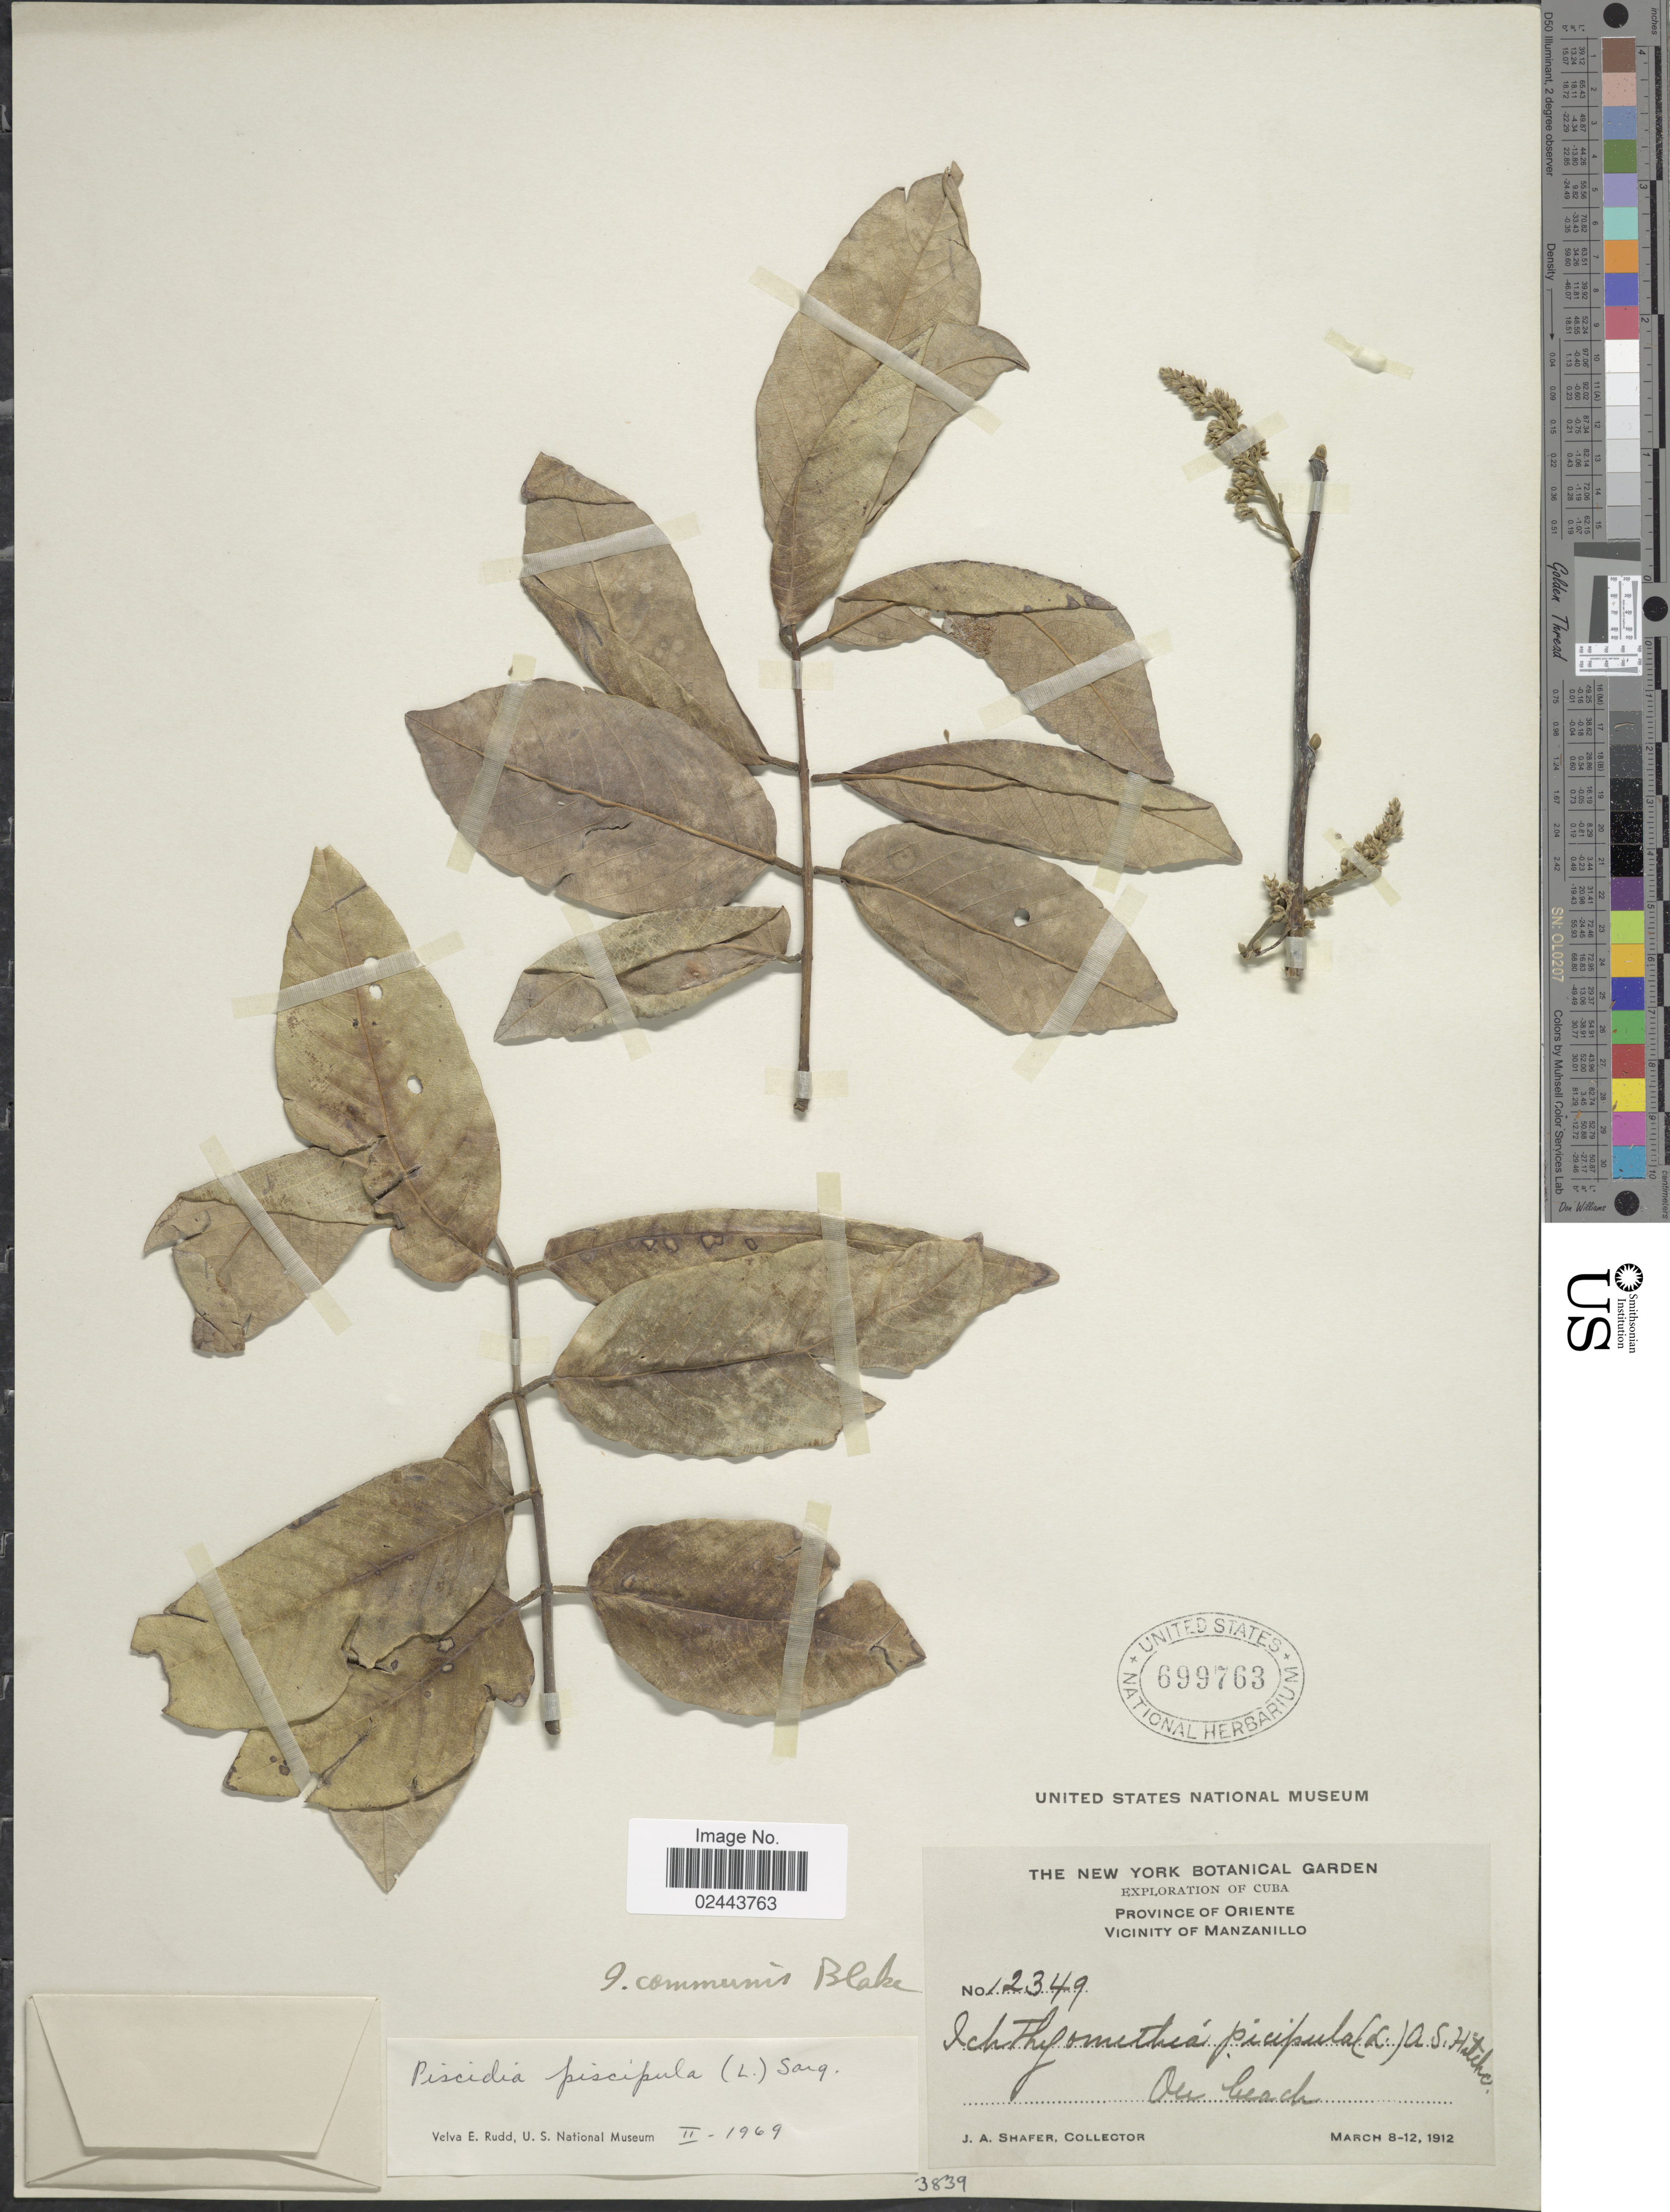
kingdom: Plantae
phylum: Tracheophyta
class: Magnoliopsida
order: Fabales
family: Fabaceae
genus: Piscidia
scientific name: Piscidia piscipula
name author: (L.) Sarg.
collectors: J. A. Shafer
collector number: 12349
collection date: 1912-03-08/1912-03-12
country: Cuba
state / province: Oriente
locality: Vicinity of Manzanillo, on beach.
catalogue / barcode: US 699763